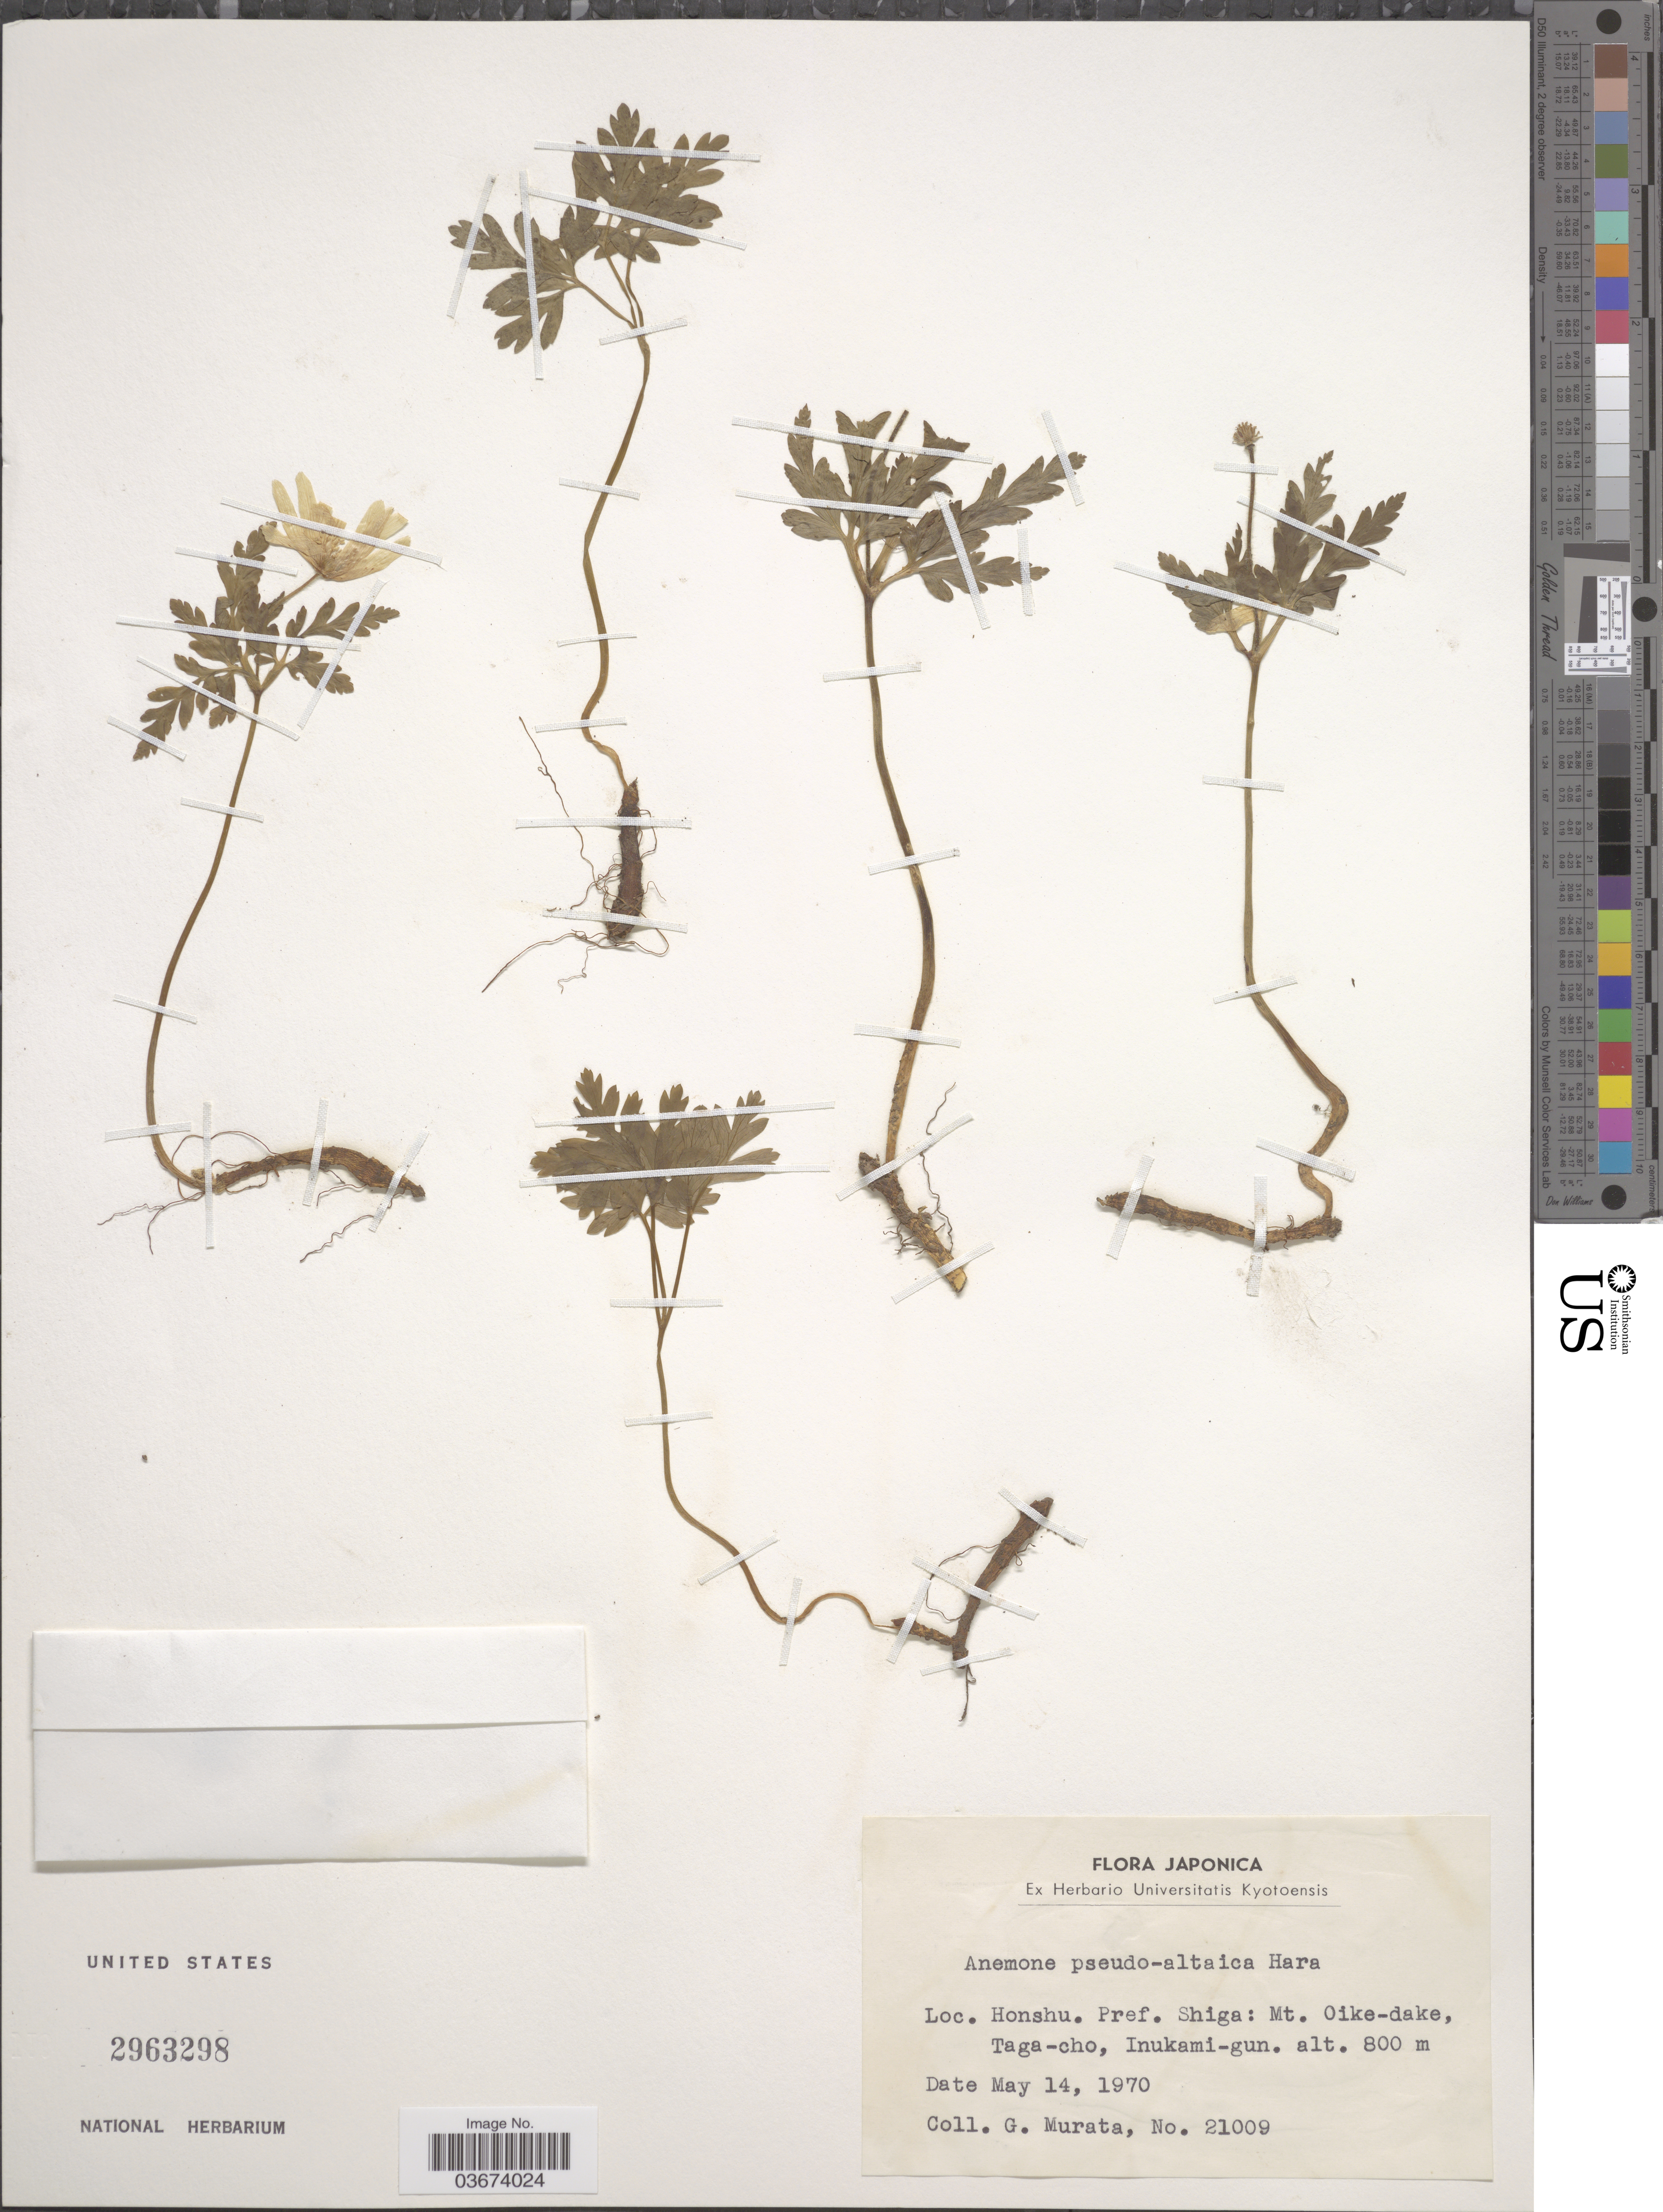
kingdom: Plantae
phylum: Tracheophyta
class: Magnoliopsida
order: Ranunculales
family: Ranunculaceae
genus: Anemone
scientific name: Anemone pseudoaltaica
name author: H. Hara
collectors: G. Muruta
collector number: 21009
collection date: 1970-05-14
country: Japan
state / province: Siga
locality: Honshu. Pref. Shiga: Mt. Oike-dake, Taga-cho, Inukami-gun.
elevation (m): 800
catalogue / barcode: US 2963298